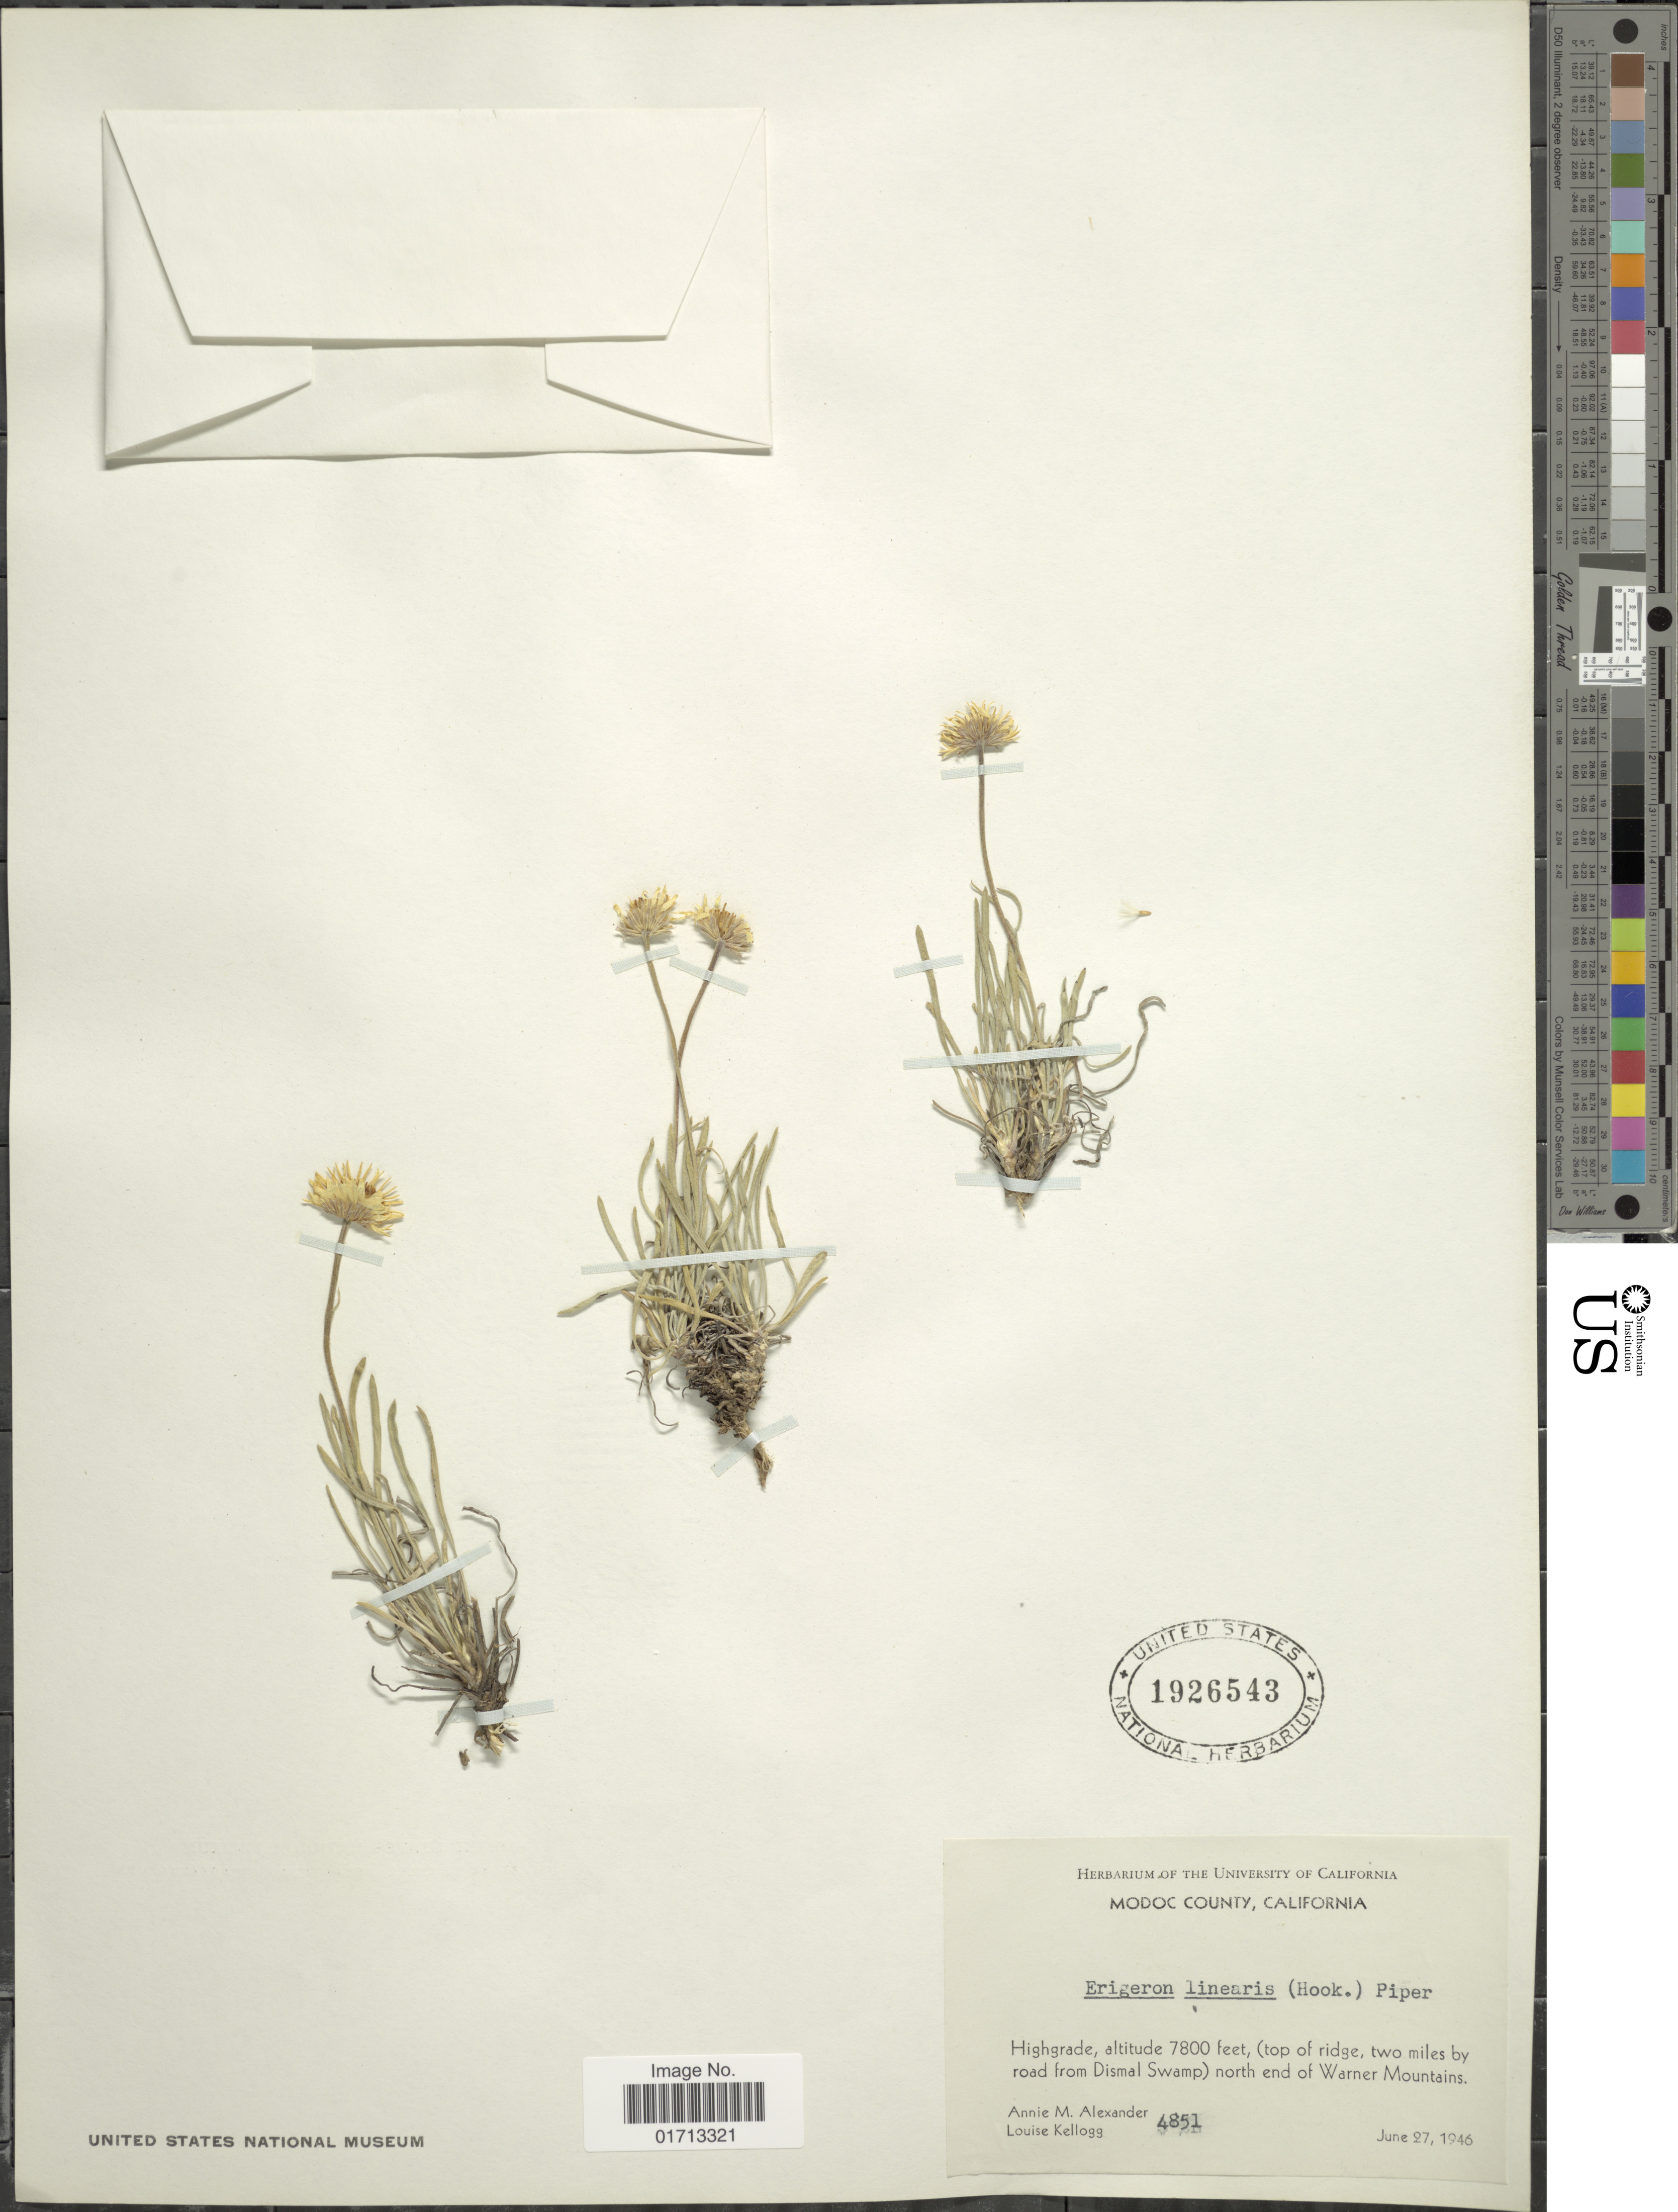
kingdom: Plantae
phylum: Tracheophyta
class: Magnoliopsida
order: Asterales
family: Asteraceae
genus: Erigeron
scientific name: Erigeron linearis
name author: (Hook.) Piper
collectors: A. M. Alexander & L. Kellogg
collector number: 4851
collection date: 1946-06-27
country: United States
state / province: California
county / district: Modoc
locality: Modoc County. Highgrade, (top of ridge, two miles by road from Dismal Swamp) north end of Warner Mountains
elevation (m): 2377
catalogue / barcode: US 1926543